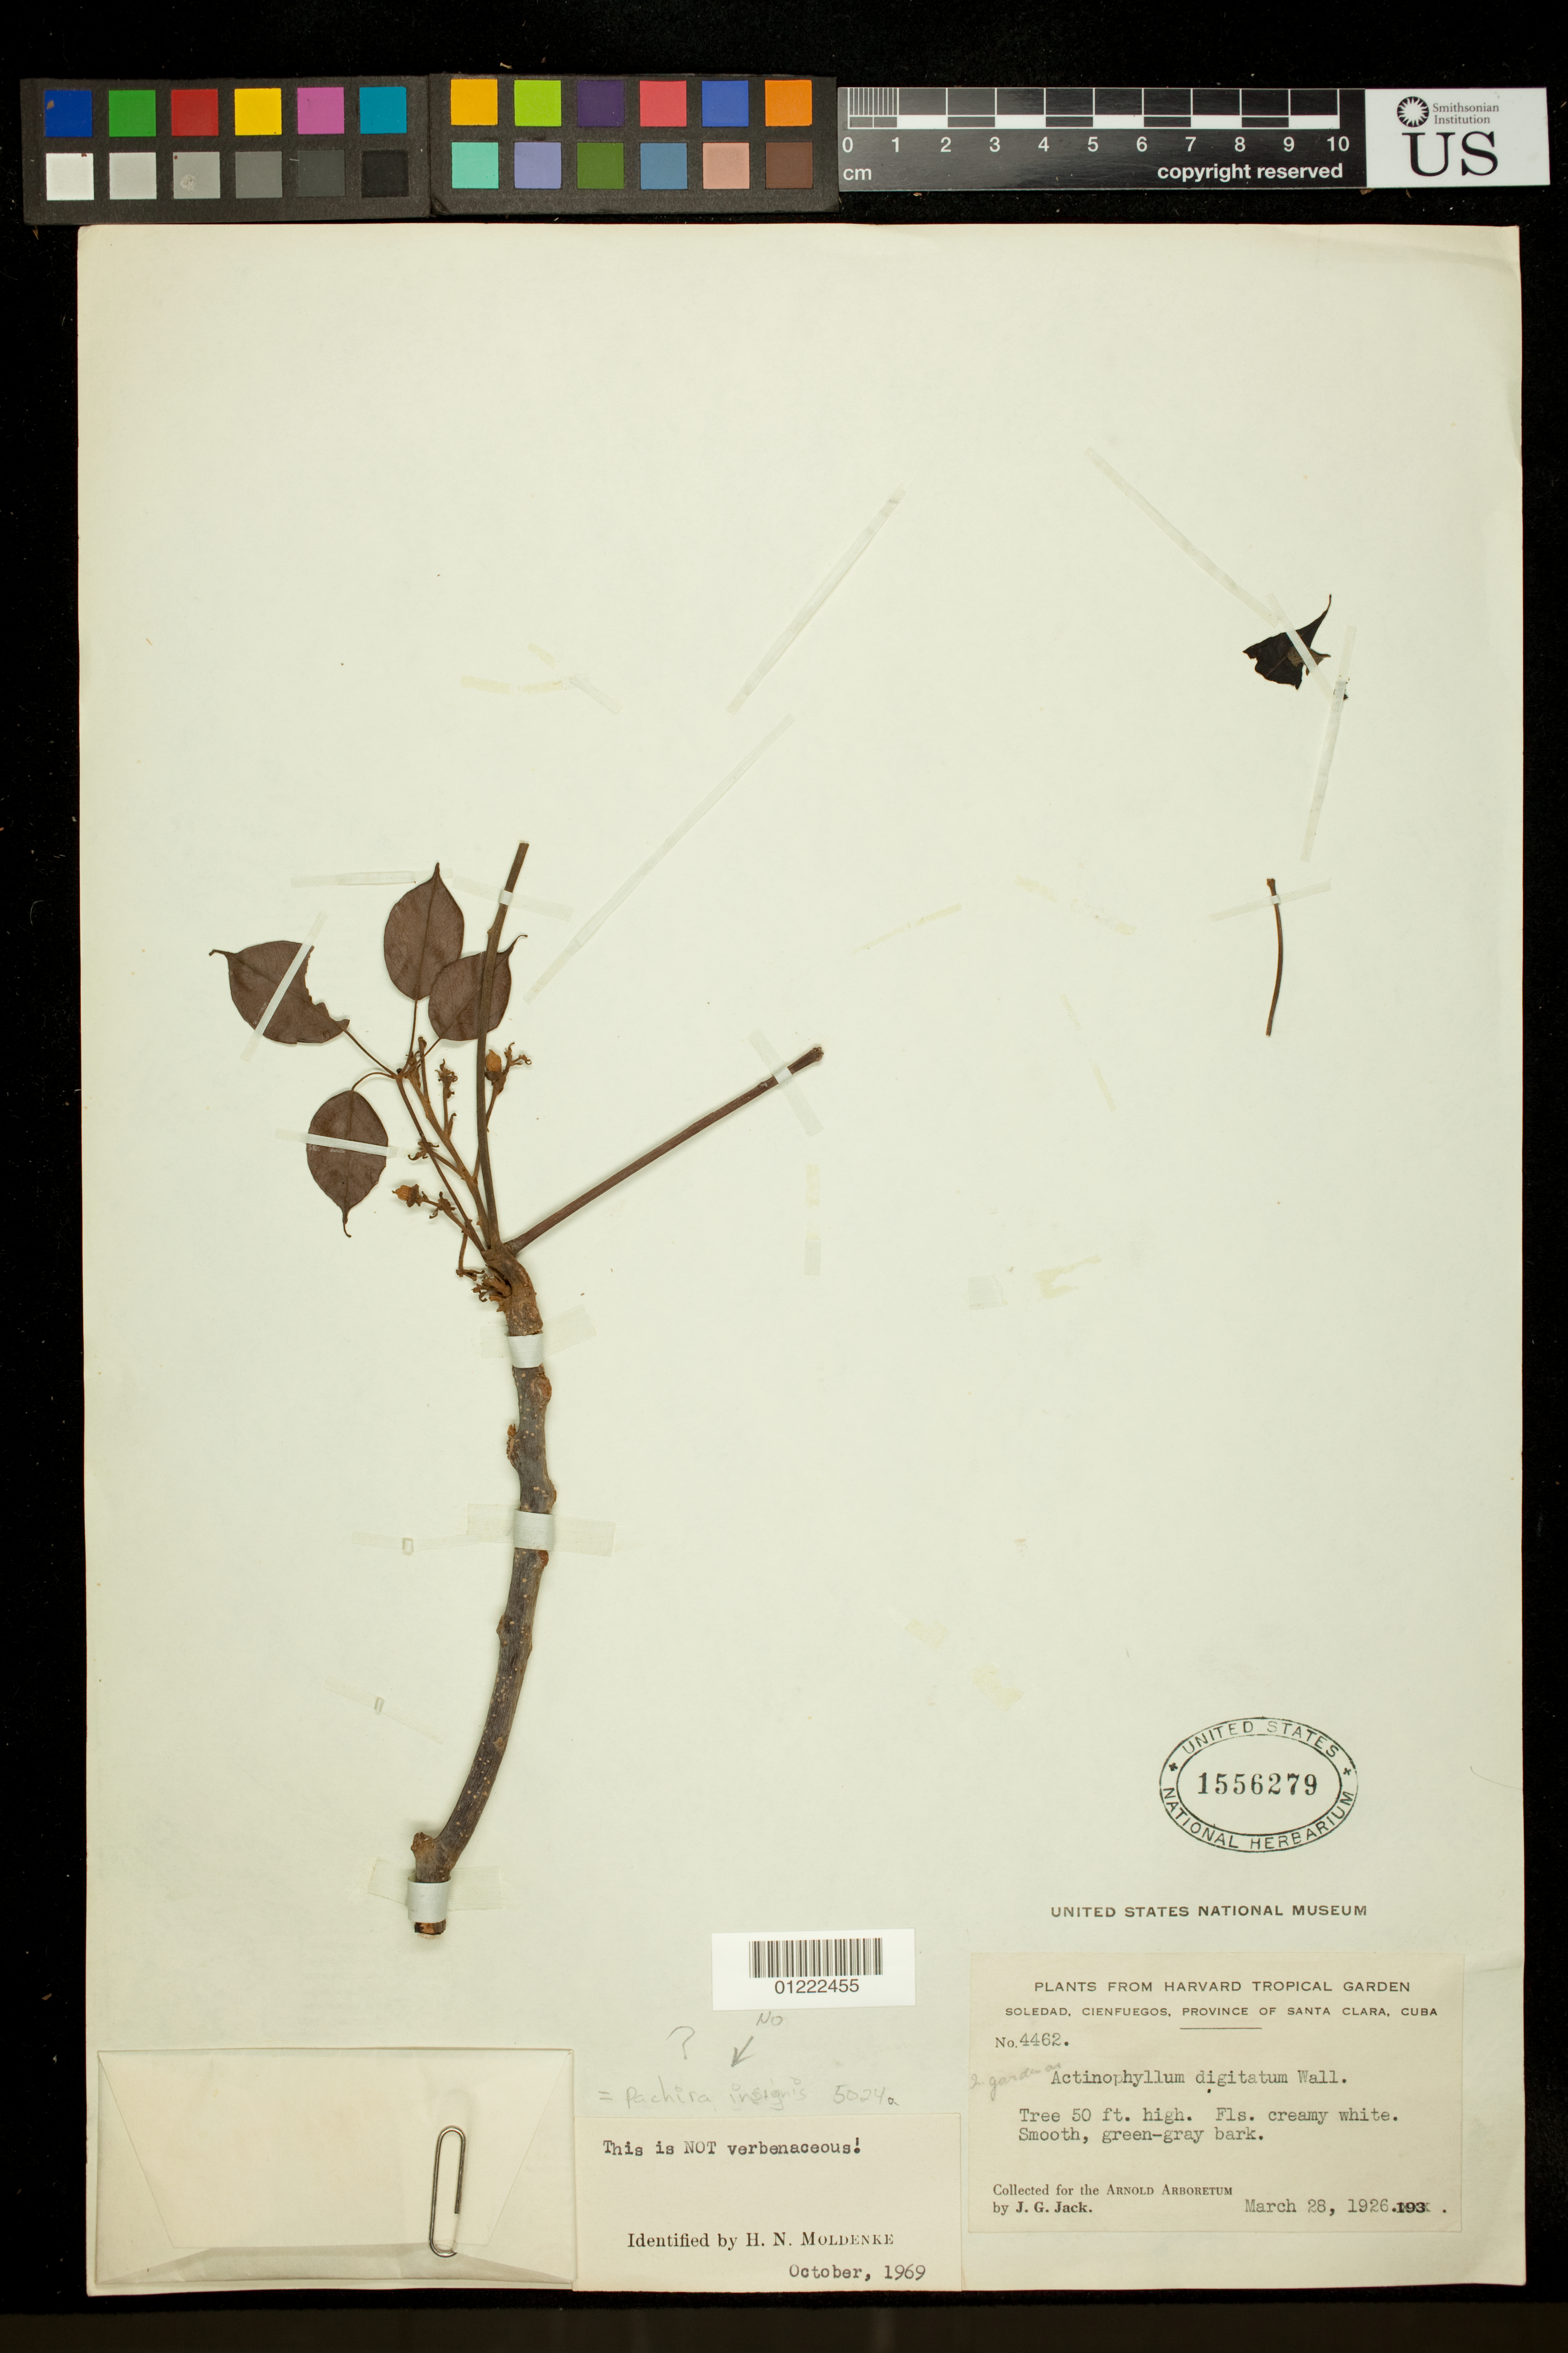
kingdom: Plantae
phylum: Tracheophyta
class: Magnoliopsida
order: Malvales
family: Malvaceae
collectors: J. G. Jack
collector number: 4462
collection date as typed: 3/28/1926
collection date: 1926-03-28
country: Cuba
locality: Soledad, Cienfuegos, Province of Santa Clara, Cuba.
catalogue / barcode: US 1556279